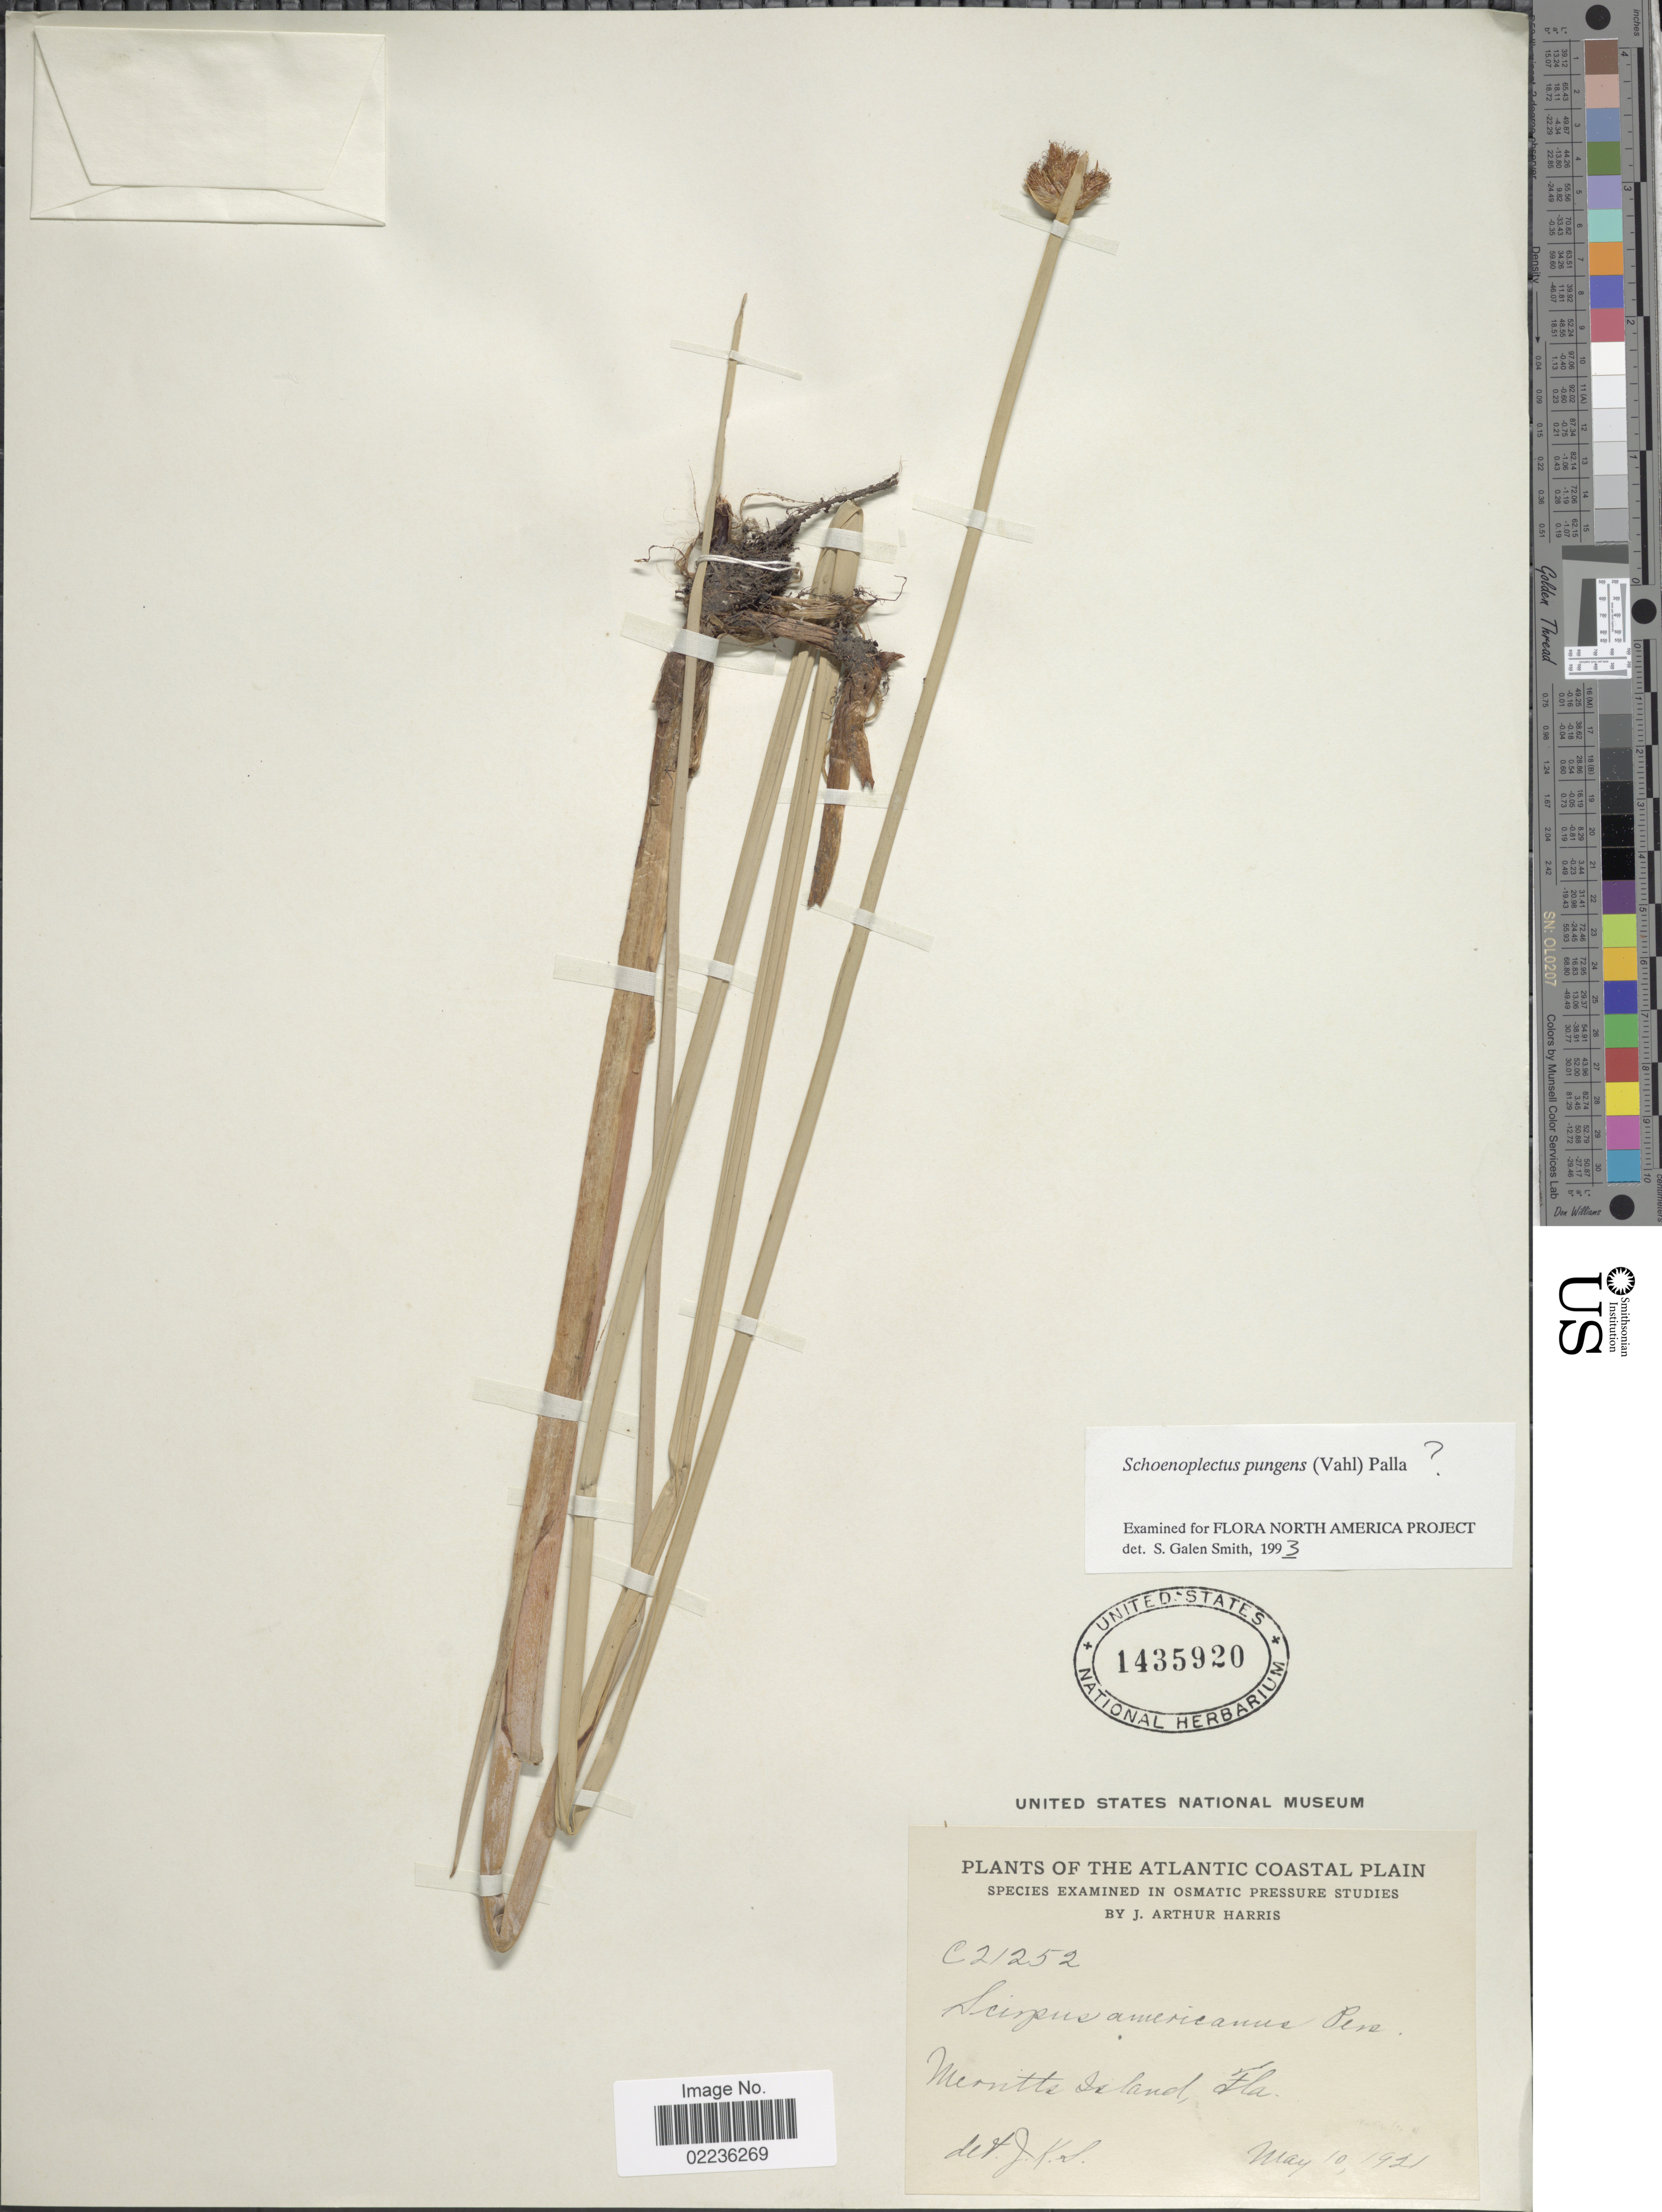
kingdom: Plantae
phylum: Tracheophyta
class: Liliopsida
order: Poales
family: Cyperaceae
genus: Schoenoplectus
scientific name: Schoenoplectus pungens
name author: (Vahl) Palla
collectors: J. A. Harris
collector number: C21252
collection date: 1921-05-10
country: United States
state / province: Florida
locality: Atlantic Coastal Plain. Merritt's Island, Fla.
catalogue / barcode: US 1435920